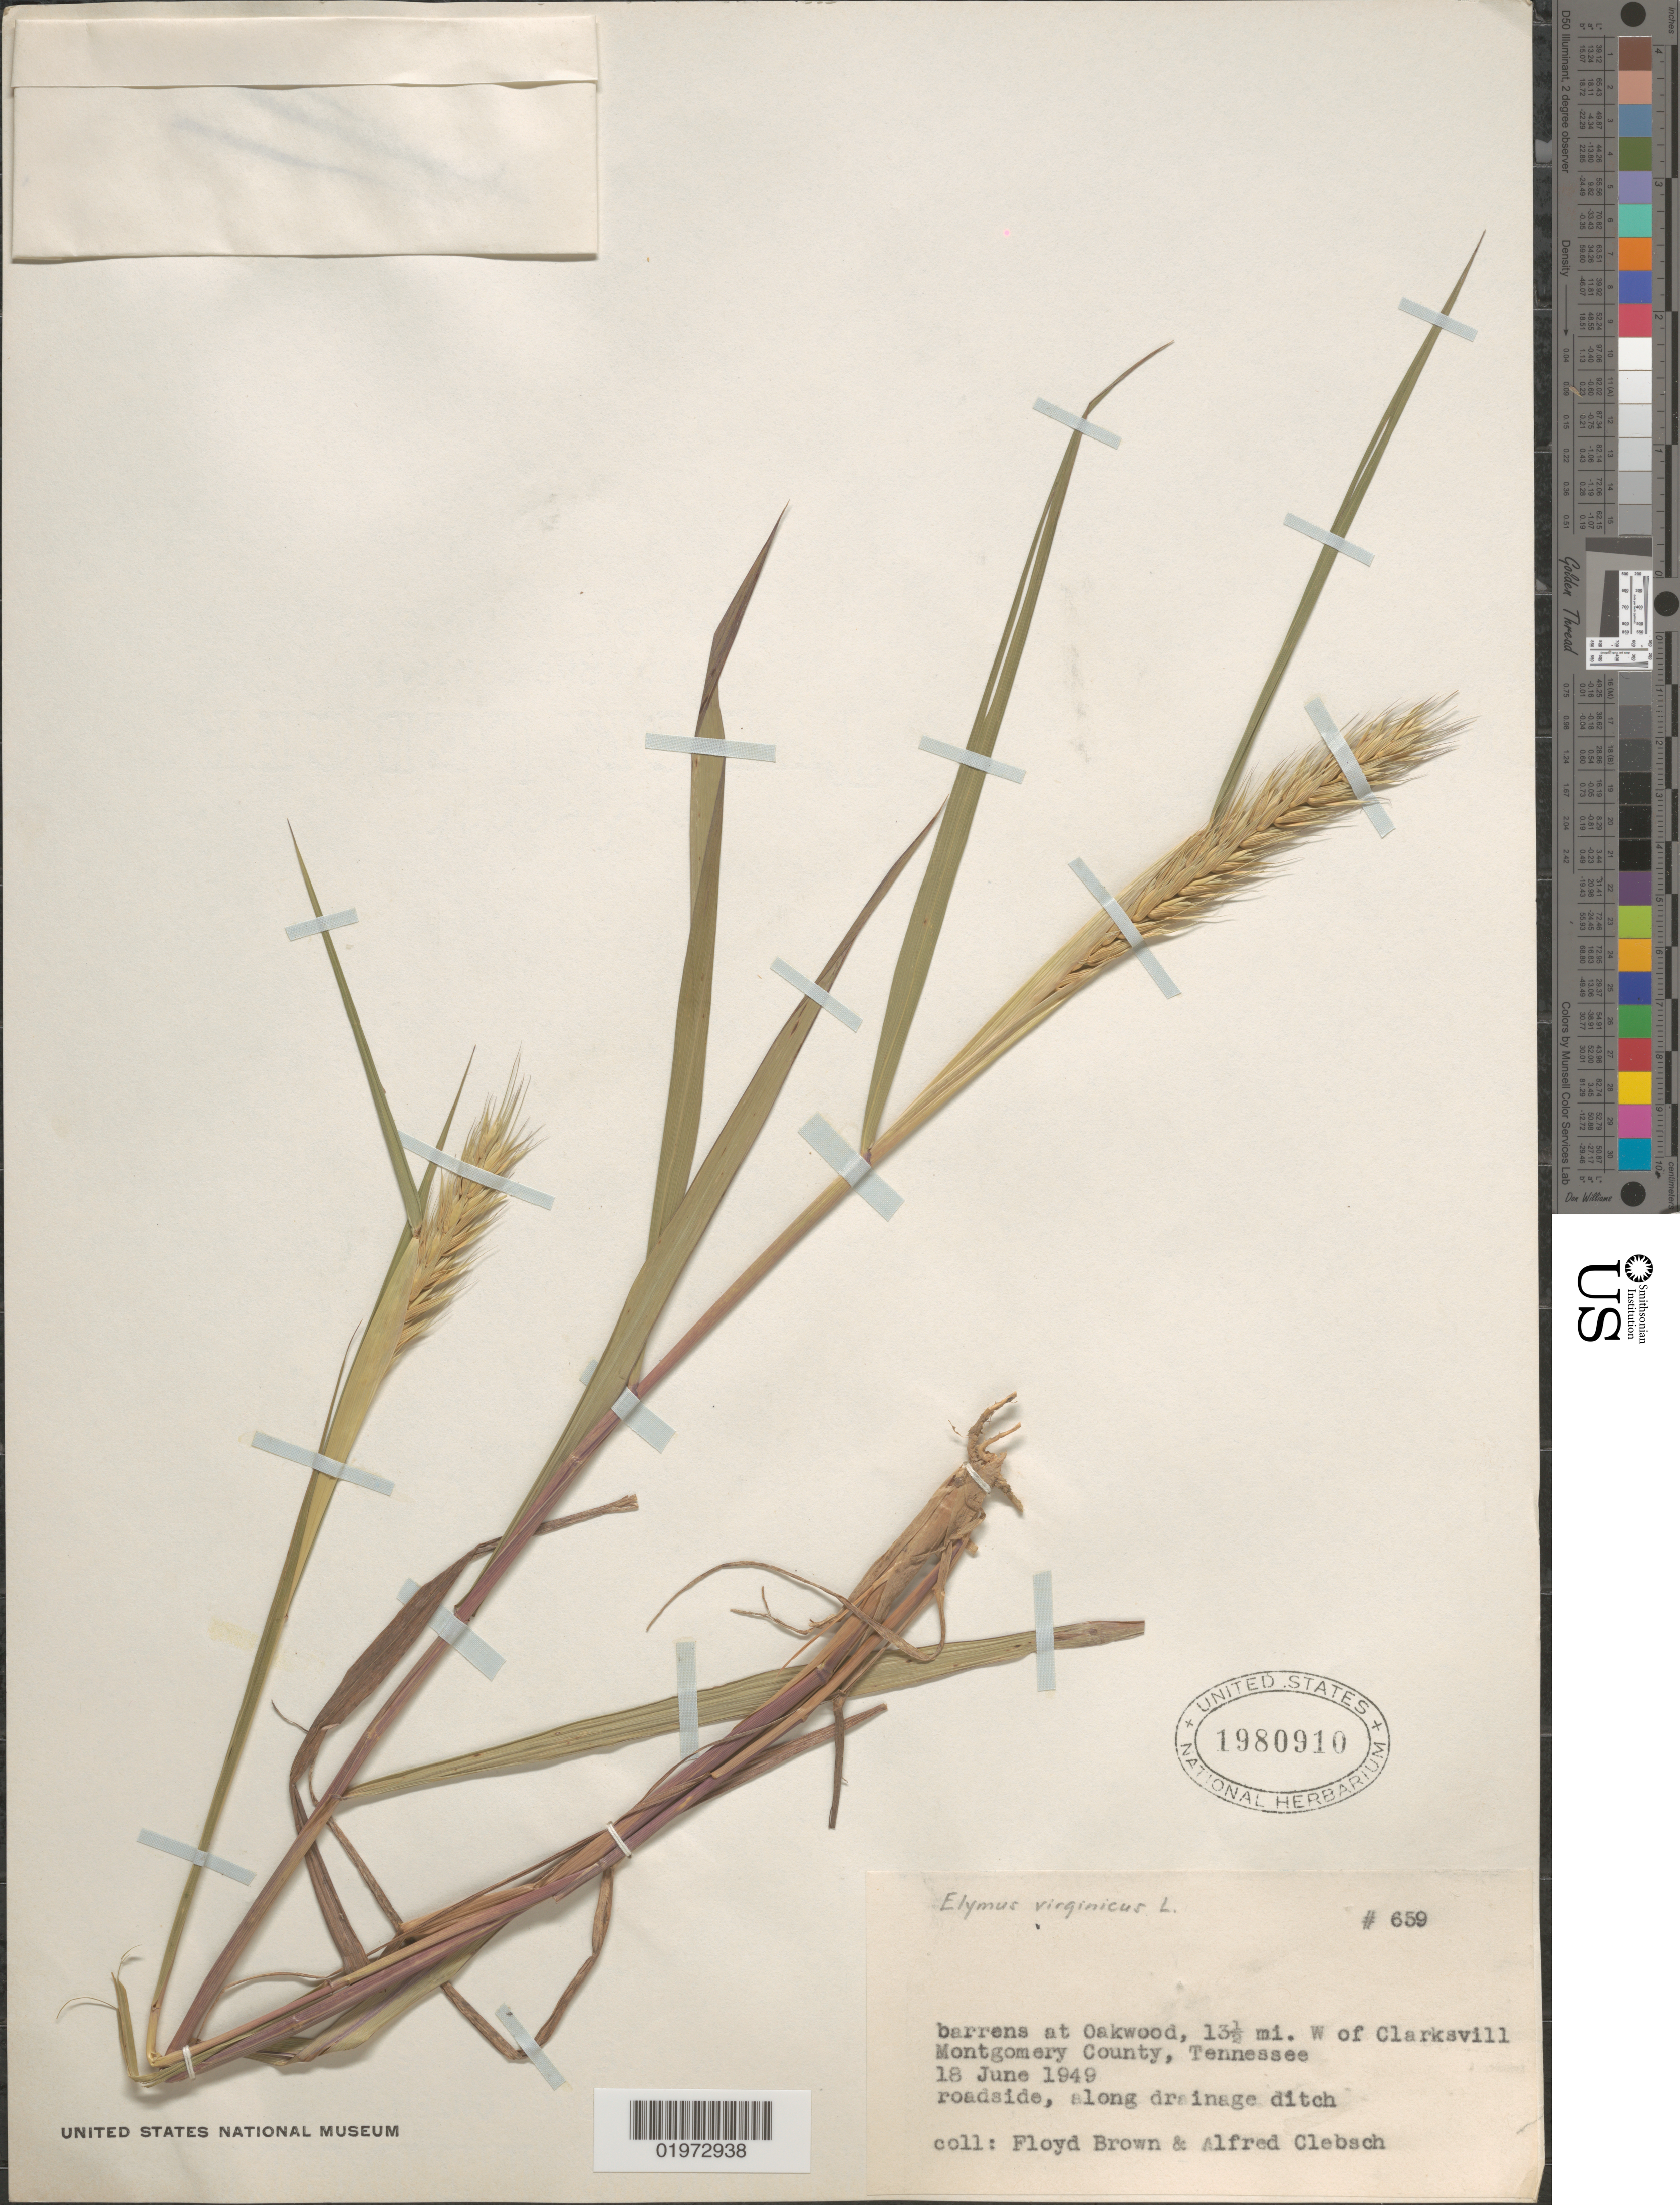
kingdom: Plantae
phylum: Tracheophyta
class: Liliopsida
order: Poales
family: Poaceae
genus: Elymus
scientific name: Elymus virginicus var. halophilus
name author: L.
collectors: F. Brown & A. Clebsch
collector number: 659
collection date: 1949-06-18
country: United States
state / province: Tennessee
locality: Barrens at Oakwood, 13½ mi. W of Clarksville, Montgomery County.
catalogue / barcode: US 1980910